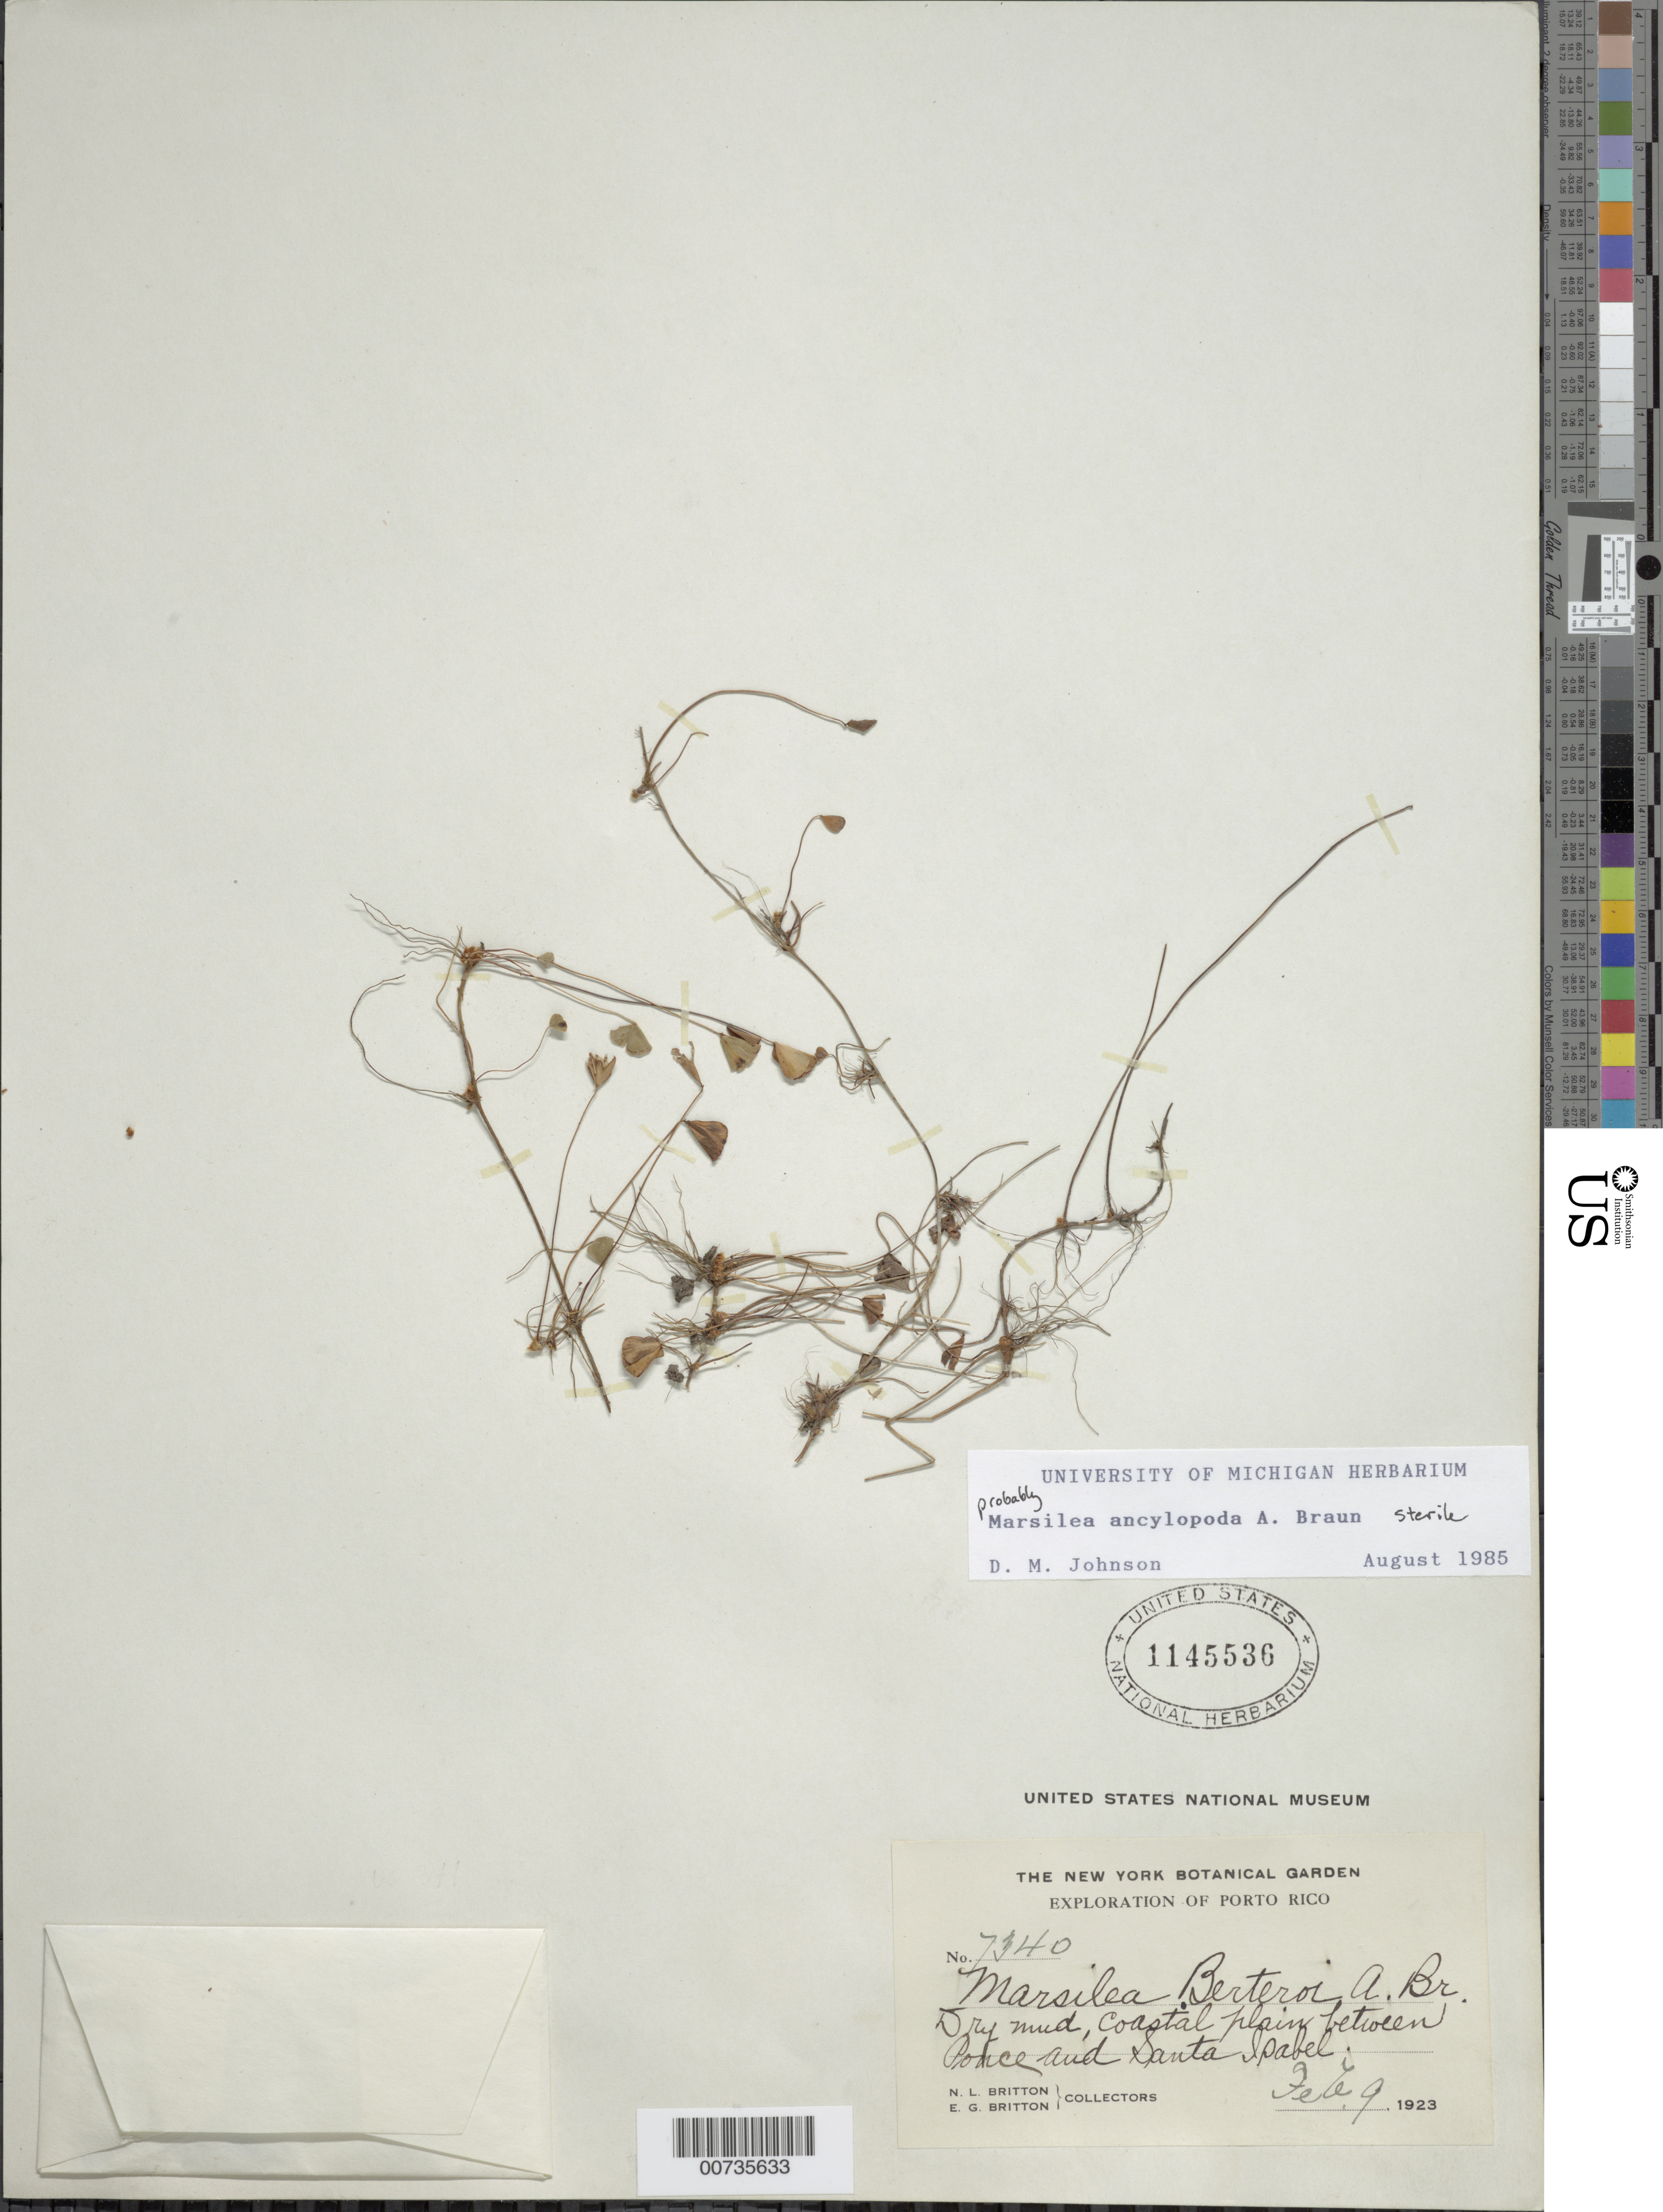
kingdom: Plantae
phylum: Tracheophyta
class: Polypodiopsida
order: Salviniales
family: Marsileaceae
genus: Marsilea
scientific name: Marsilea ancylopoda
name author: A. Braun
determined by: Johnson, D. M.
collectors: N. Britton & E. G. Britton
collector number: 7340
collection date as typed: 09 Feb 1923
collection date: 1923-02-09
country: Puerto Rico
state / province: Ponce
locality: Ponce and Santa Isabel, between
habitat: Dry mud, coastal plain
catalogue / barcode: US 1145536